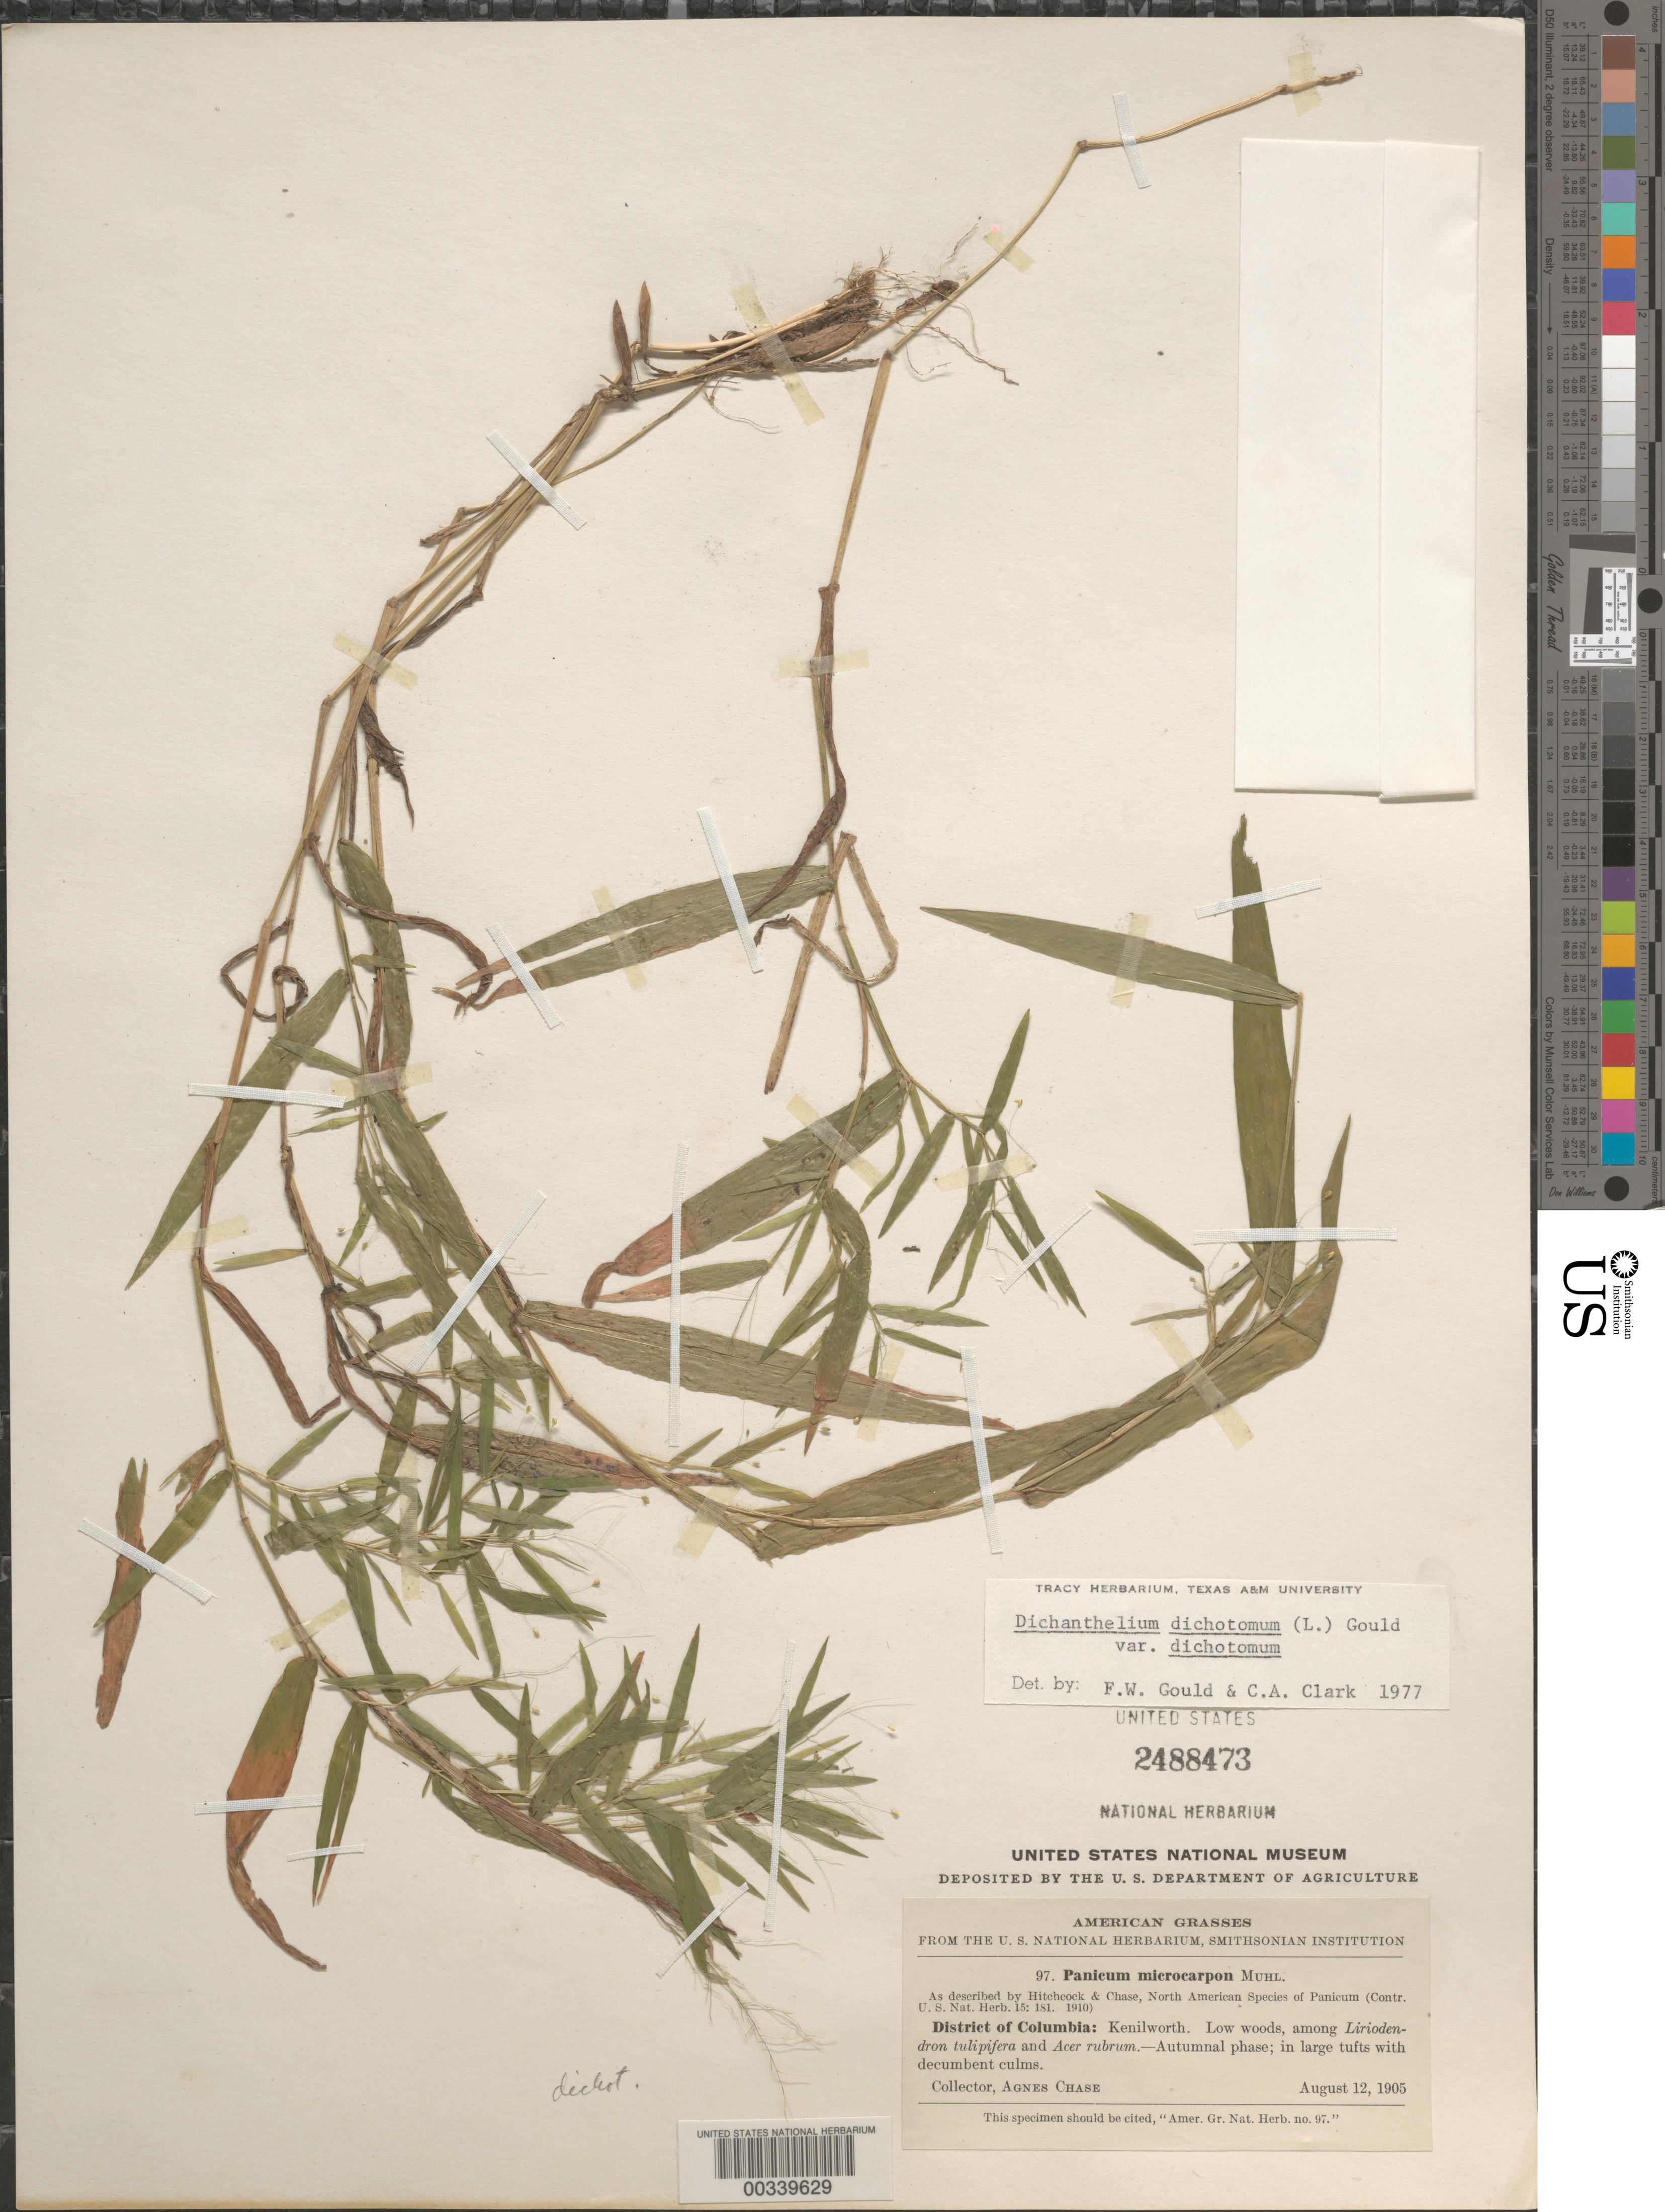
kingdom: Plantae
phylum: Tracheophyta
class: Liliopsida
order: Poales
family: Poaceae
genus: Dichanthelium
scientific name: Dichanthelium dichotomum var. dichotomum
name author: (L.) Gould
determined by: Gould, F. W.; Clark, C. A.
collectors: A. Chase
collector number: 97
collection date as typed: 12 Aug 1905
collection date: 1905-08-12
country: United States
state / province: District of Columbia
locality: Kenilworth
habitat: Low woods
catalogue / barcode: US 2488473